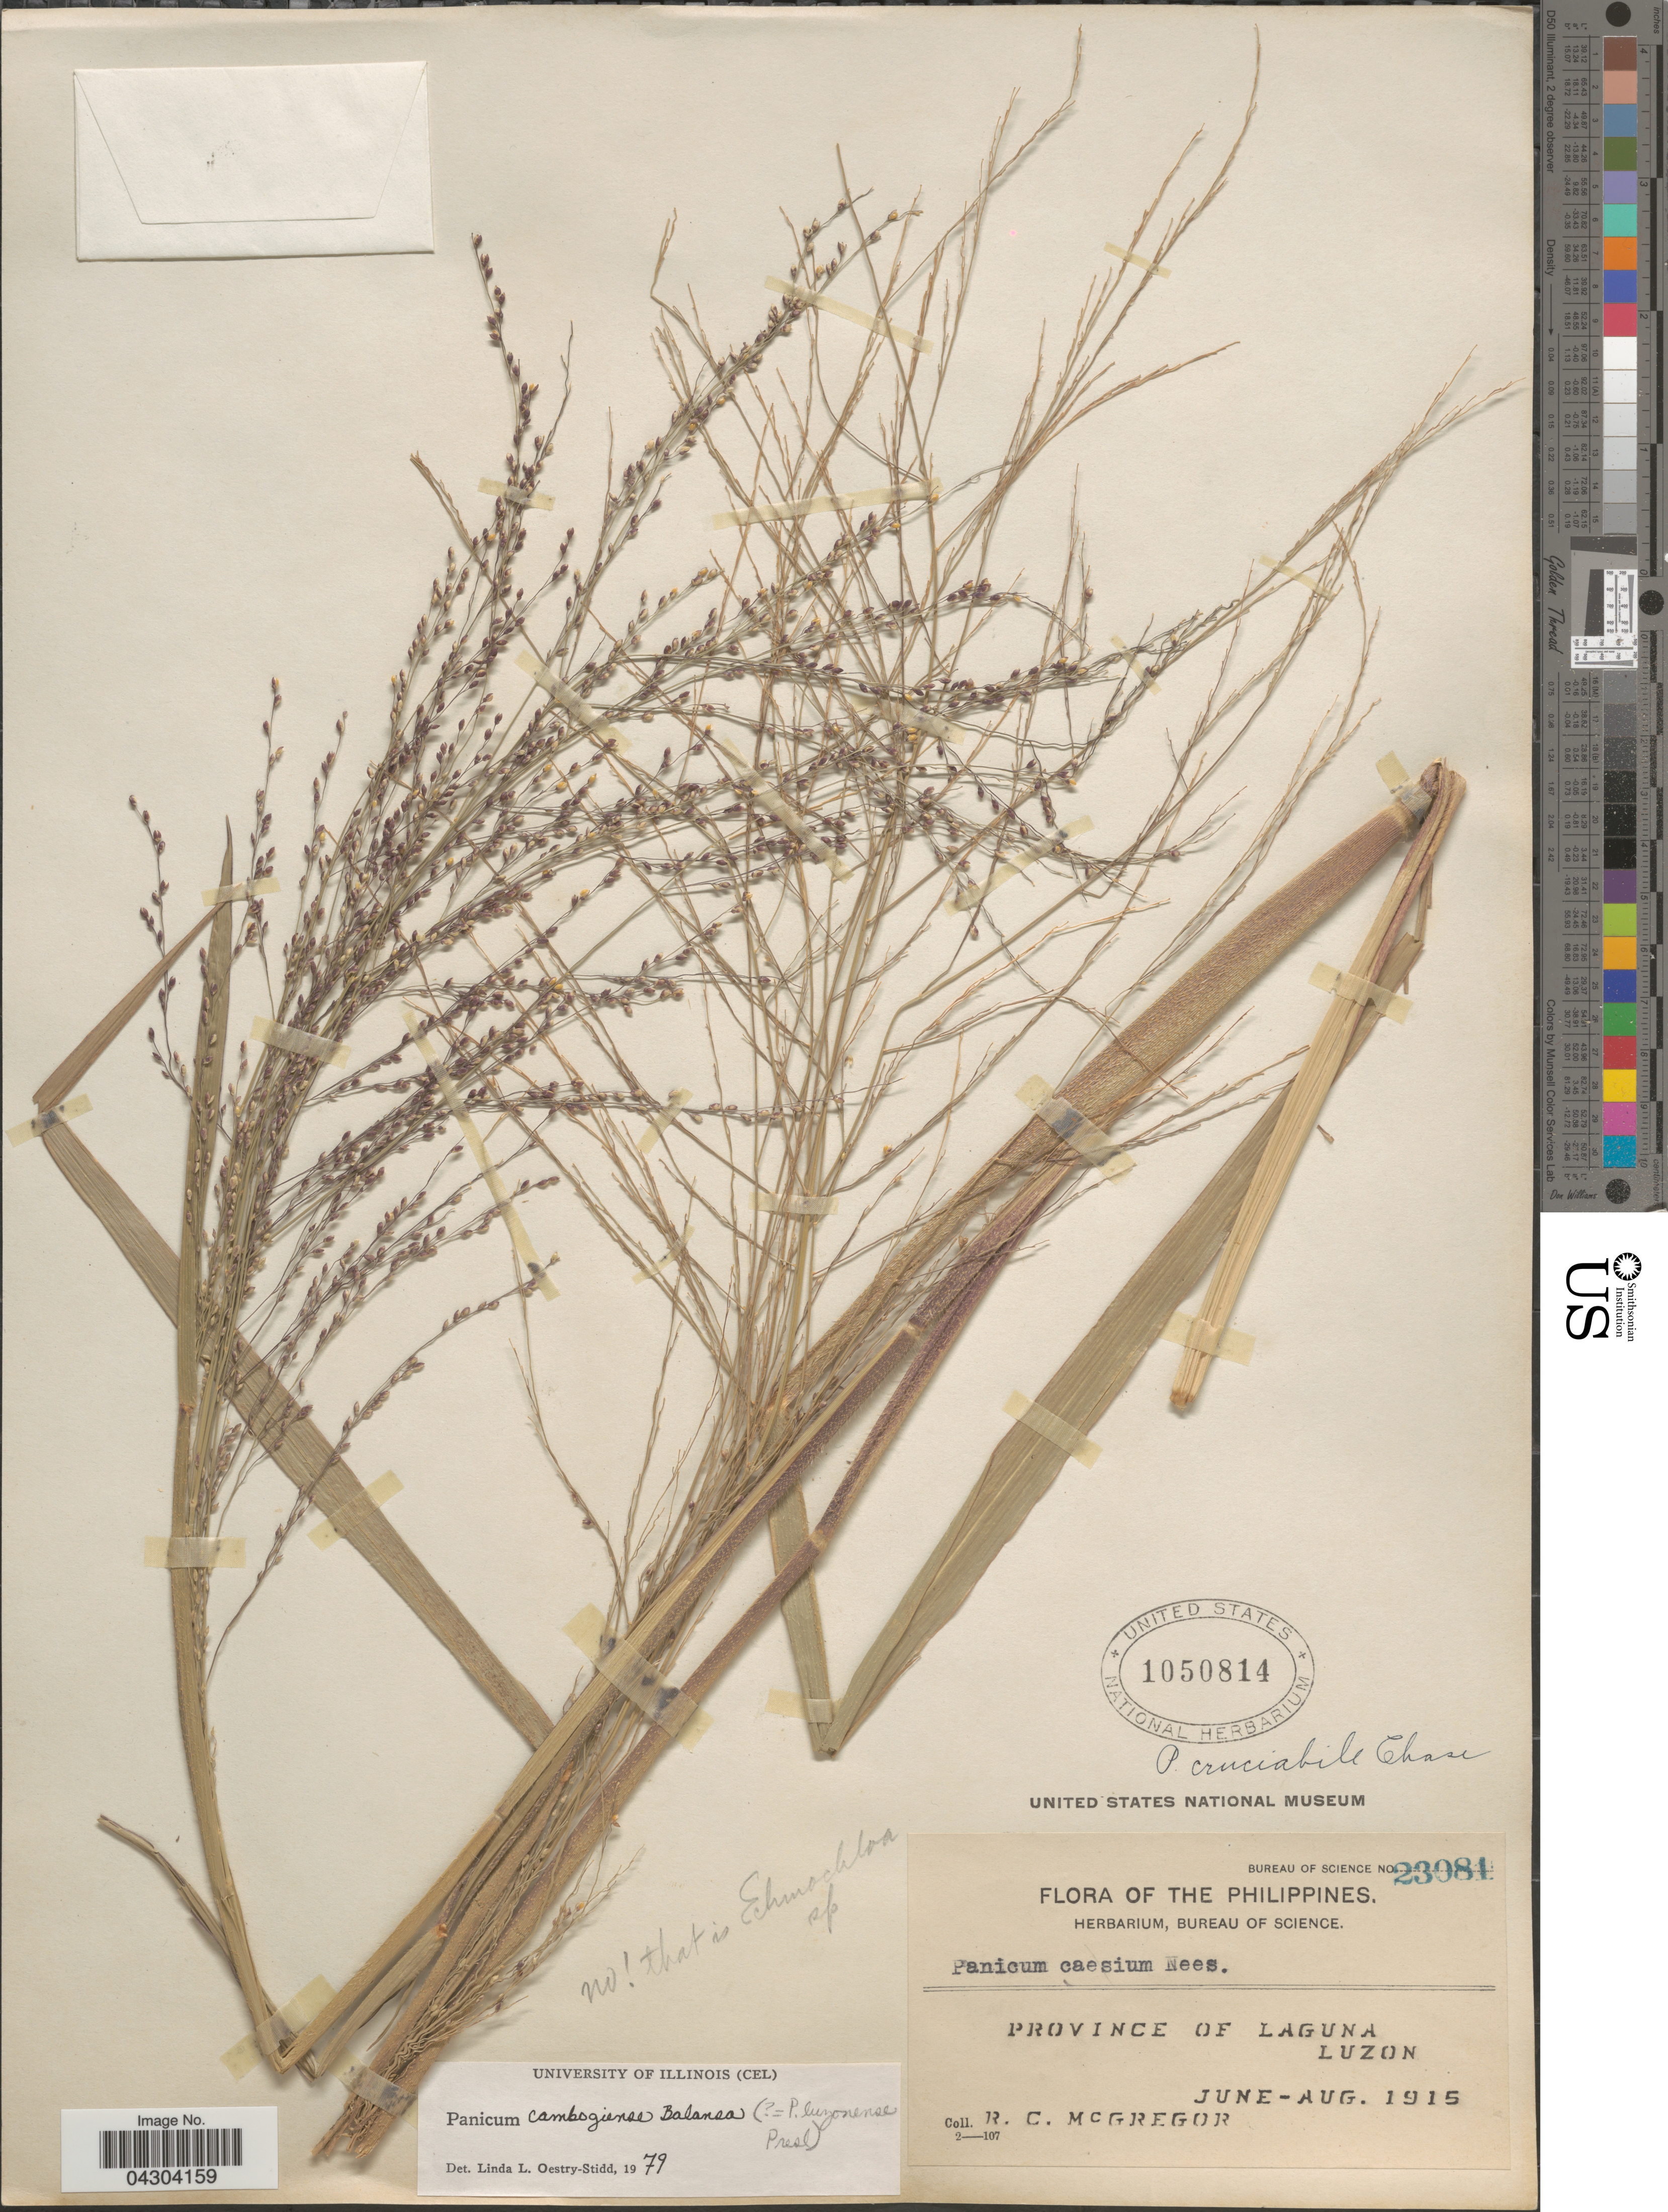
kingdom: Plantae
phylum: Tracheophyta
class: Liliopsida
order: Poales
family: Poaceae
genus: Panicum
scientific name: Panicum luzonense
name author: J. Presl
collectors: R. C. McGregor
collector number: Bureau of Science 23081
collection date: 1915-06/1915-08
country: Philippines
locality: Province of Laguna. Luzon.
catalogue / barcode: US 1050814